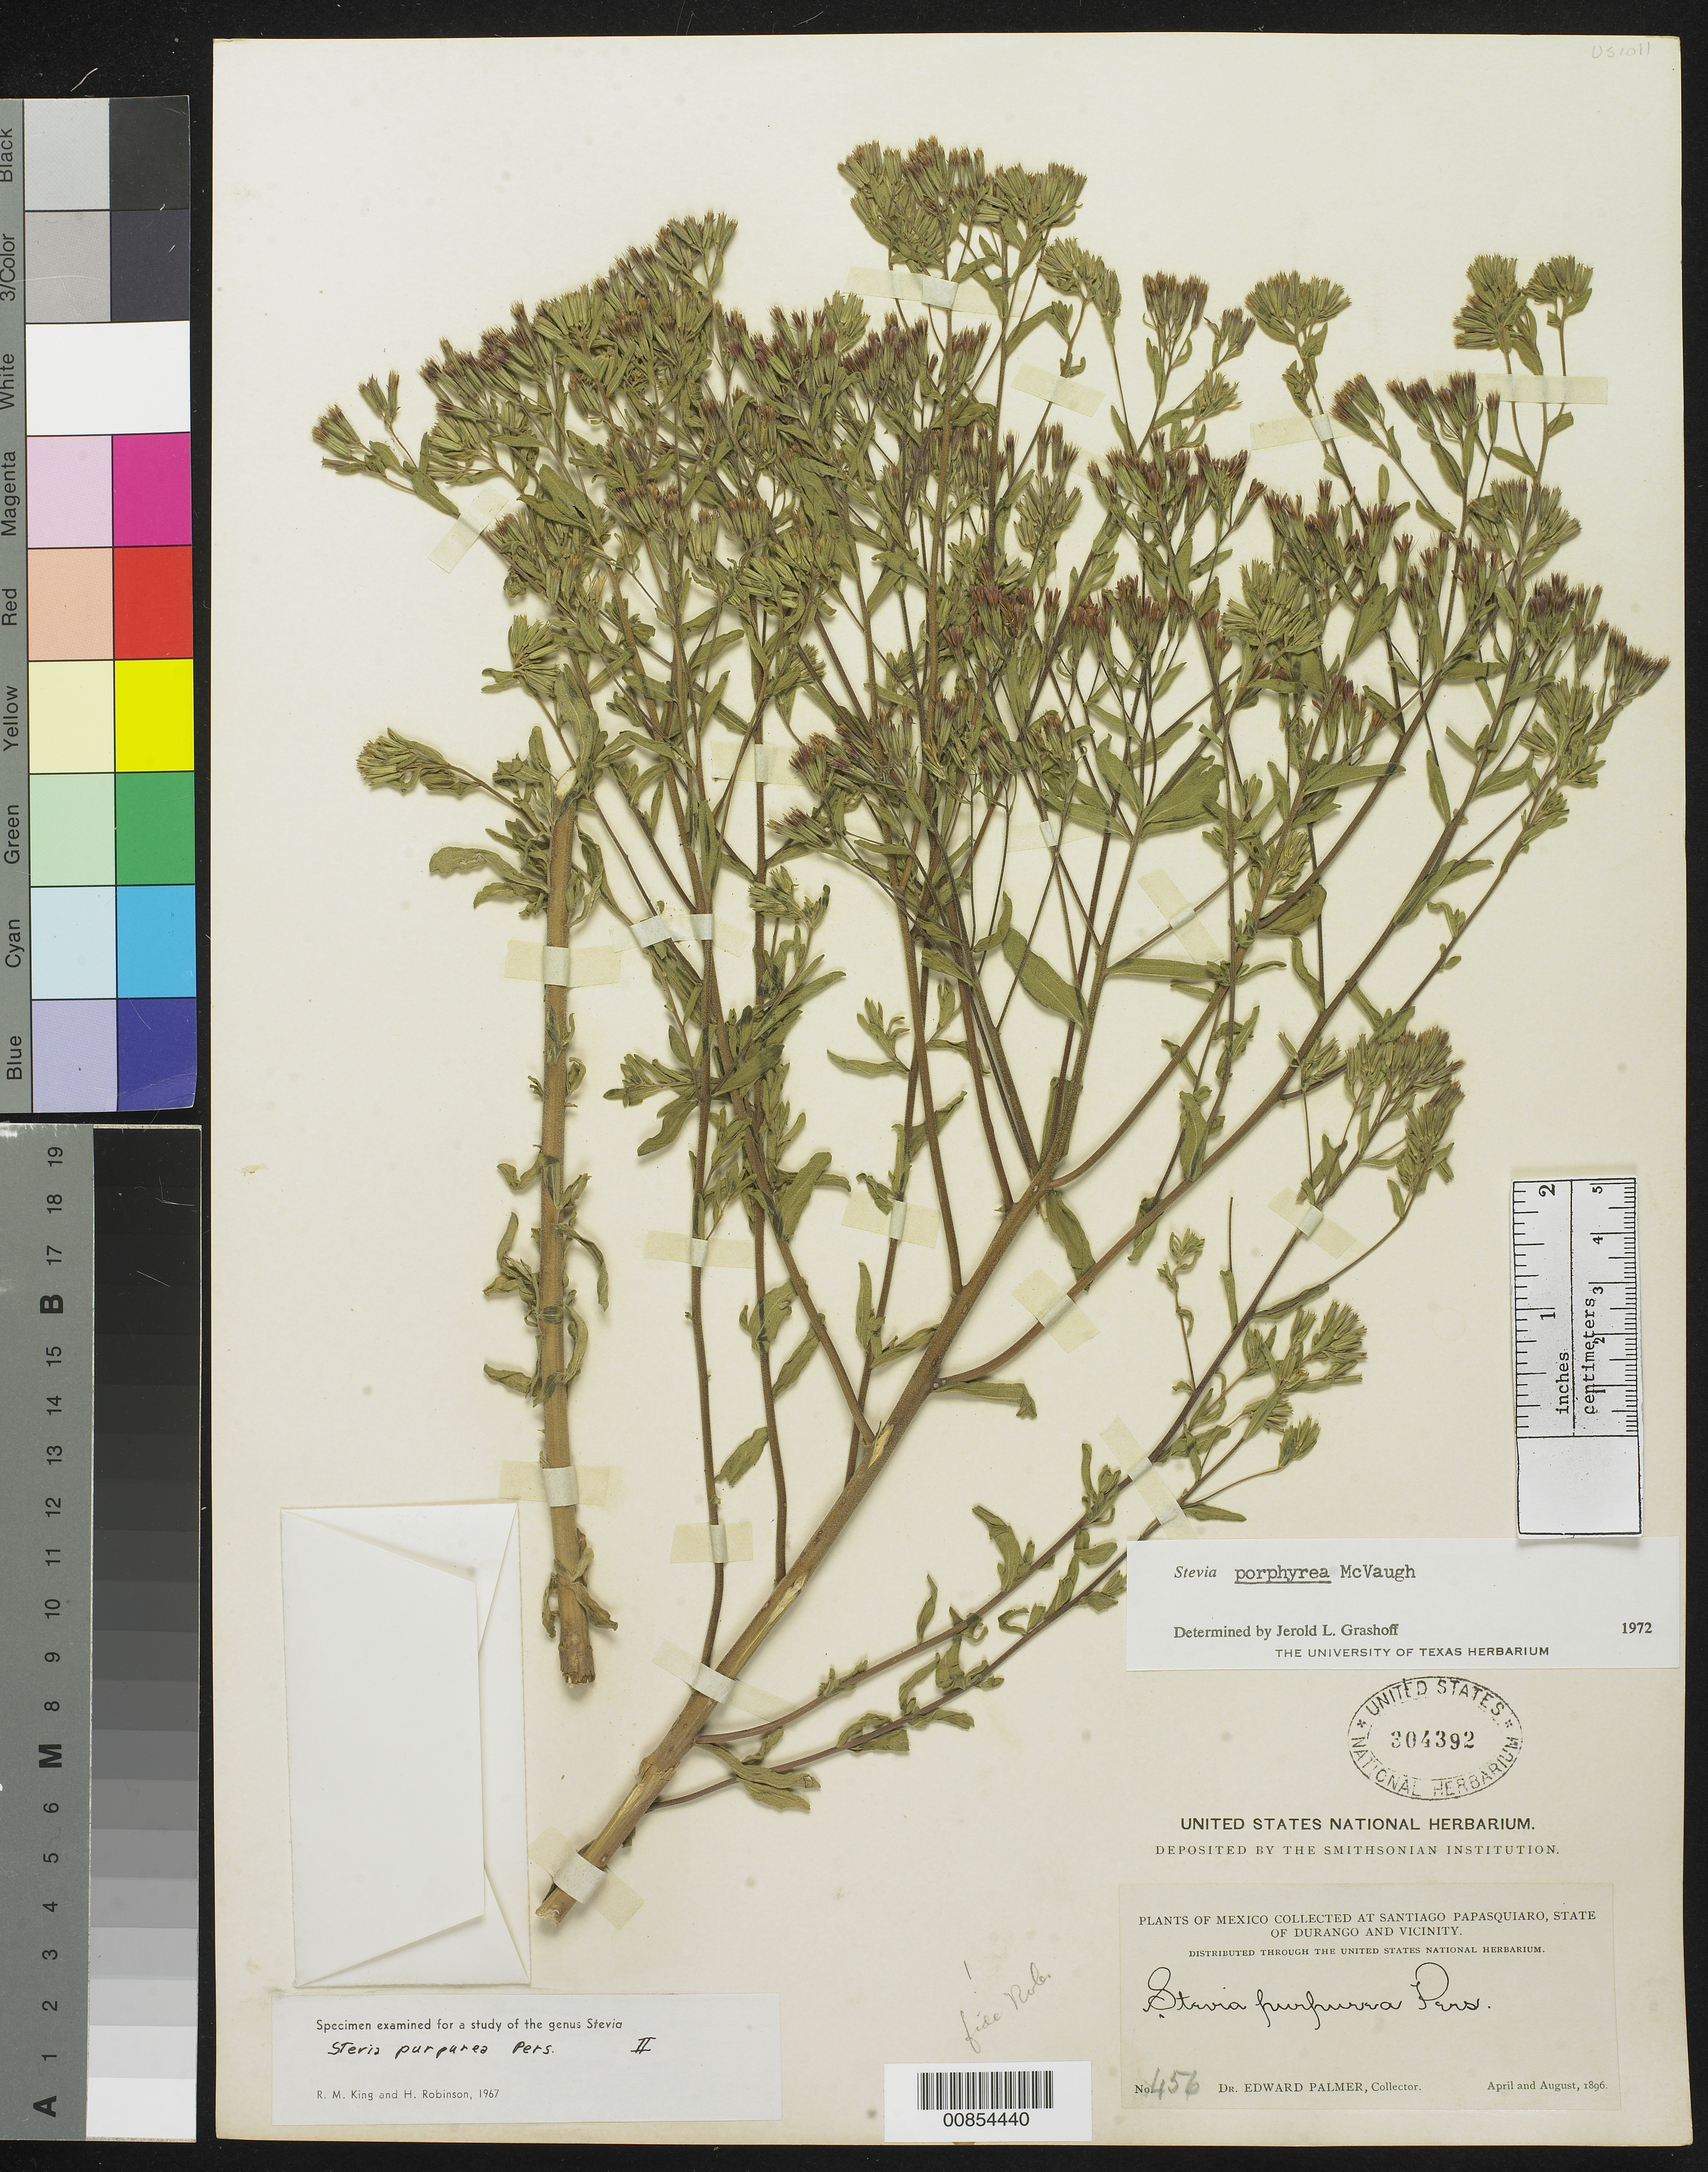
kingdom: Plantae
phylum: Tracheophyta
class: Magnoliopsida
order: Asterales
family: Asteraceae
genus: Stevia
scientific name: Stevia porphyrea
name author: McVaugh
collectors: E. Palmer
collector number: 456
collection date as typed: Apr 1896 to -- Aug 1896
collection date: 1896-04/1896-08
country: Mexico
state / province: Durango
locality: Santiago Papasquiaro, Durango and vicinity.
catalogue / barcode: US 304392